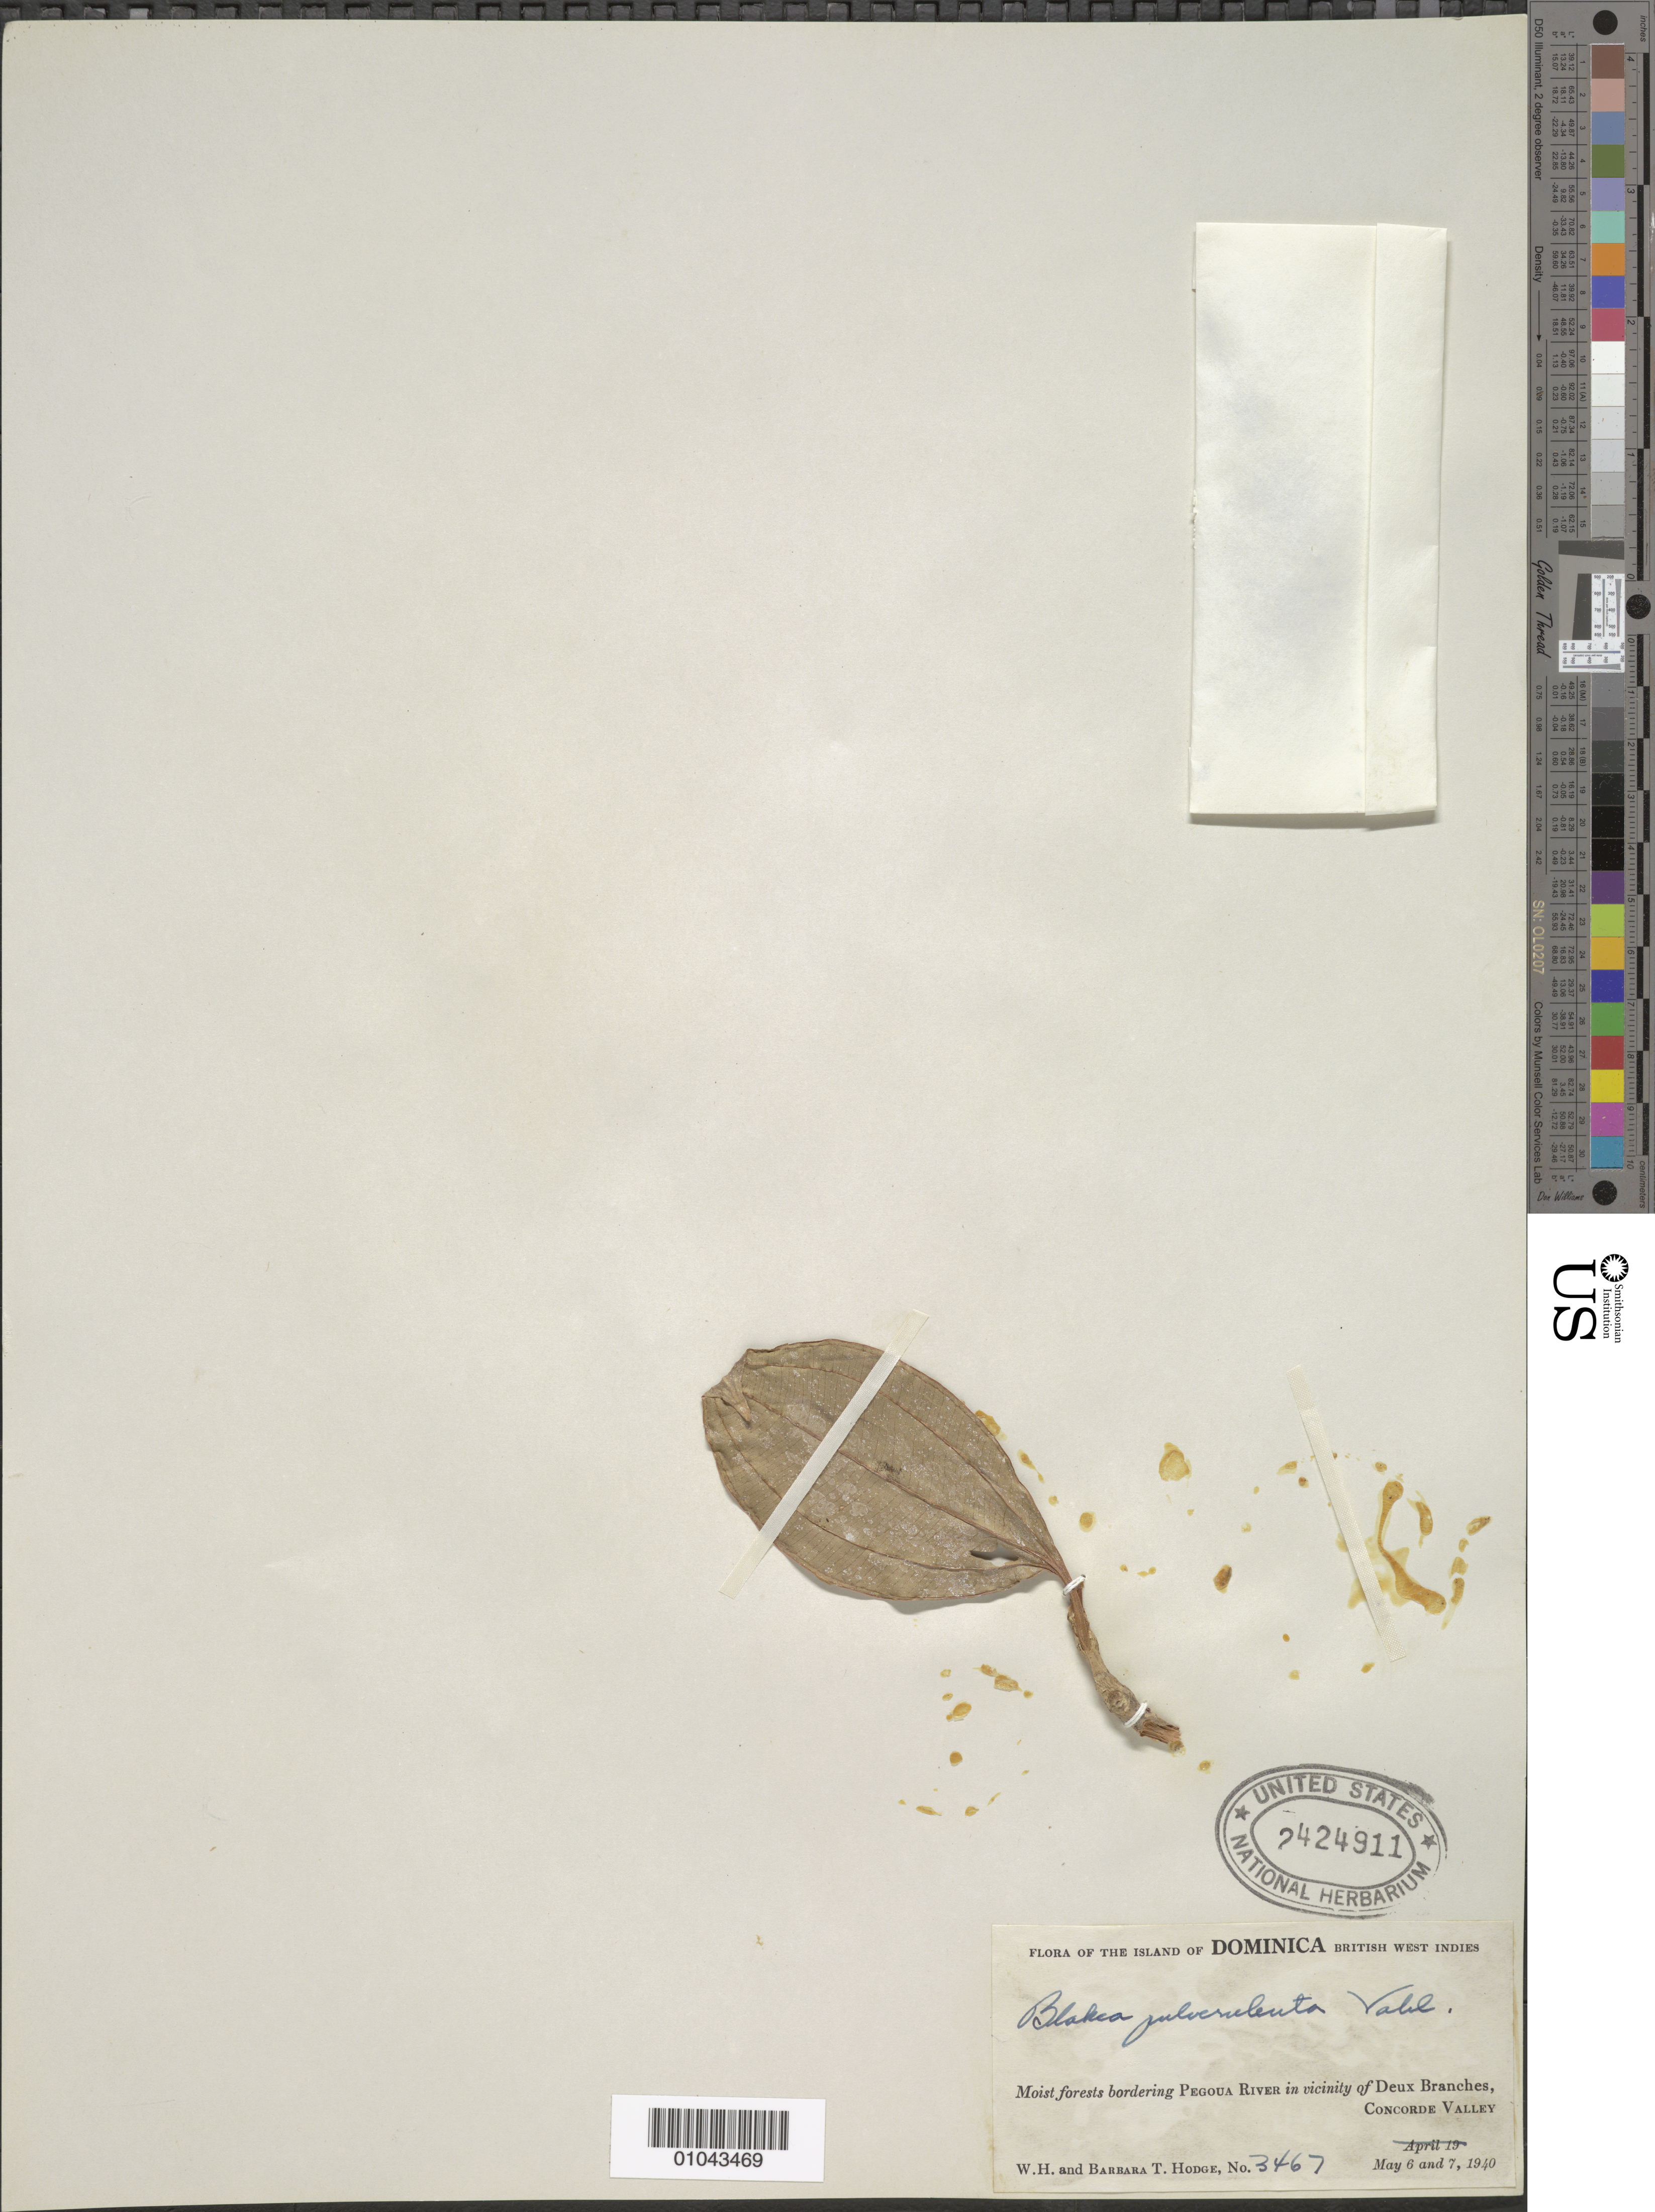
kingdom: Plantae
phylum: Tracheophyta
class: Magnoliopsida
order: Myrtales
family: Melastomataceae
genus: Blakea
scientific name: Blakea pulverulenta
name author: Vahl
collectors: W. Hodge & B. Hodge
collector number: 3467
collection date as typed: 06 May 1940 and 07 May 1940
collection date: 1940-05-06,1940-05-07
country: Dominica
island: Dominica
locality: Pegoua River, vicinity of Deux Branches, Concorde Valley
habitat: Moist forest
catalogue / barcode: US 2424911